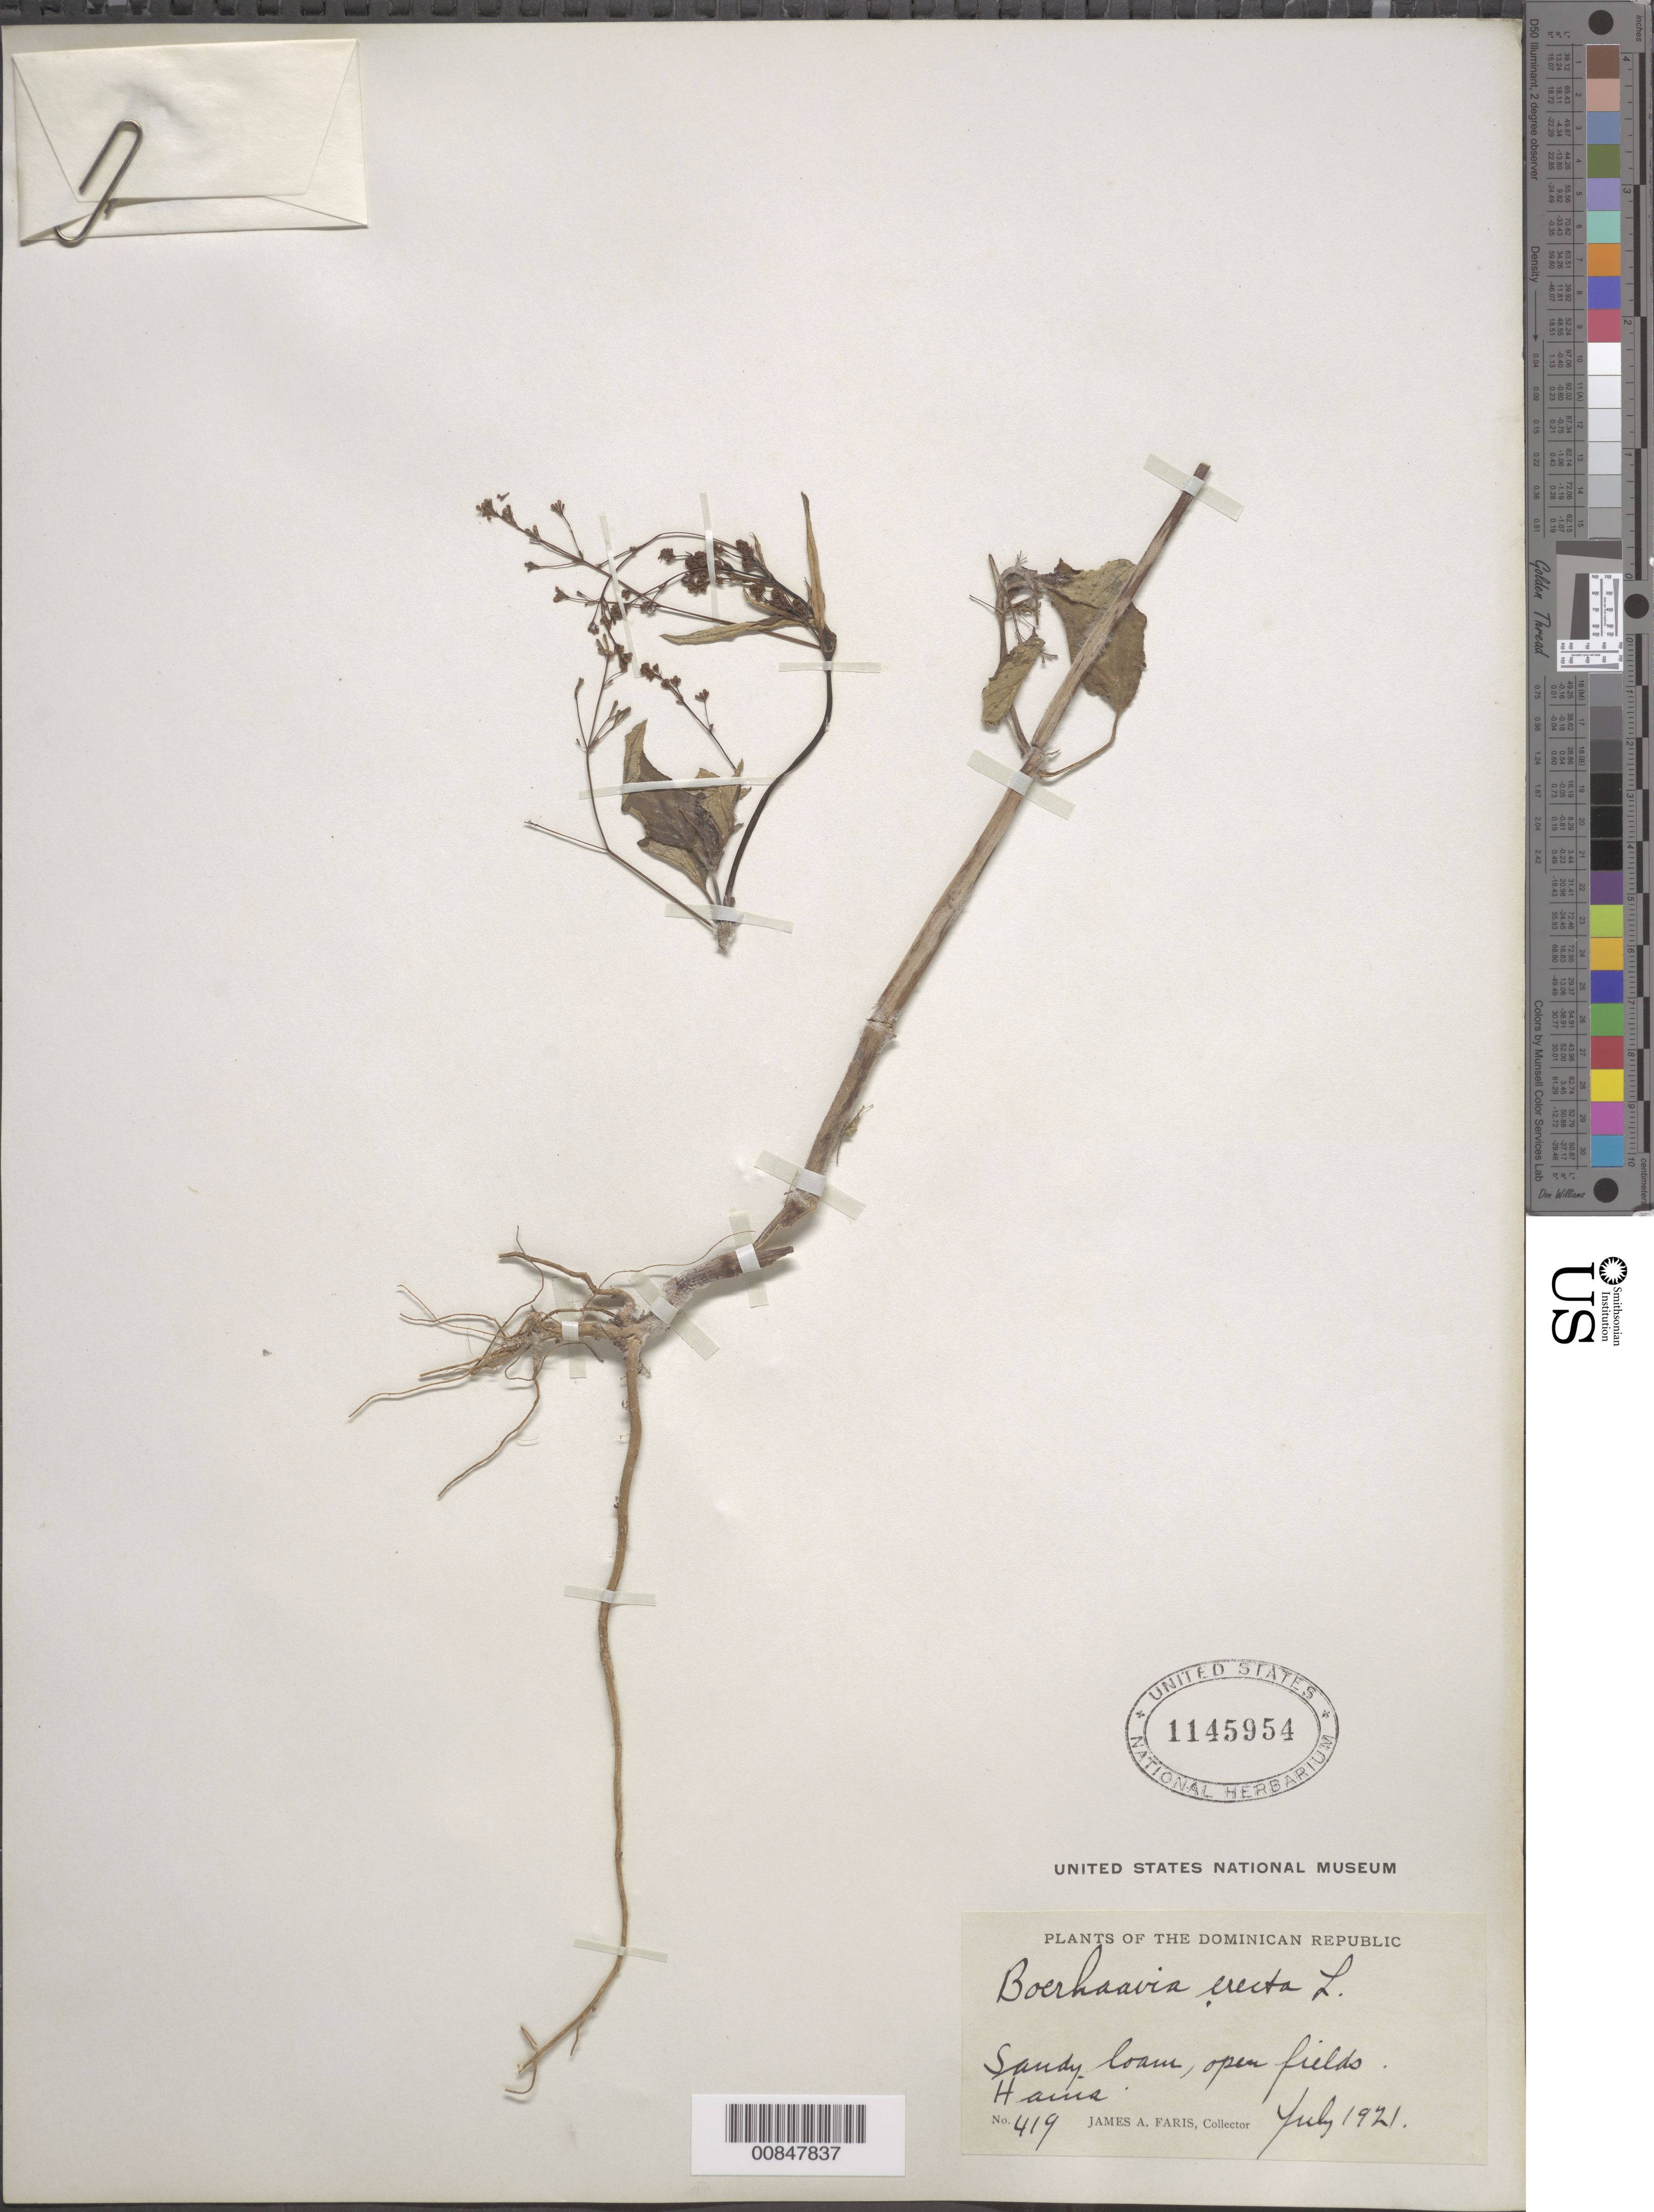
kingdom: Plantae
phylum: Tracheophyta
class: Magnoliopsida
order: Caryophyllales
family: Nyctaginaceae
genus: Boerhavia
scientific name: Boerhavia erecta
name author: L.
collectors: J. Faris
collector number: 419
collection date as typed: Jul 1921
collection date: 1921-07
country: Dominican Republic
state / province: San Cristóbal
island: Hispaniola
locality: Haina.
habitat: Sandy loam, open fields.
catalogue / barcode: US 1145954